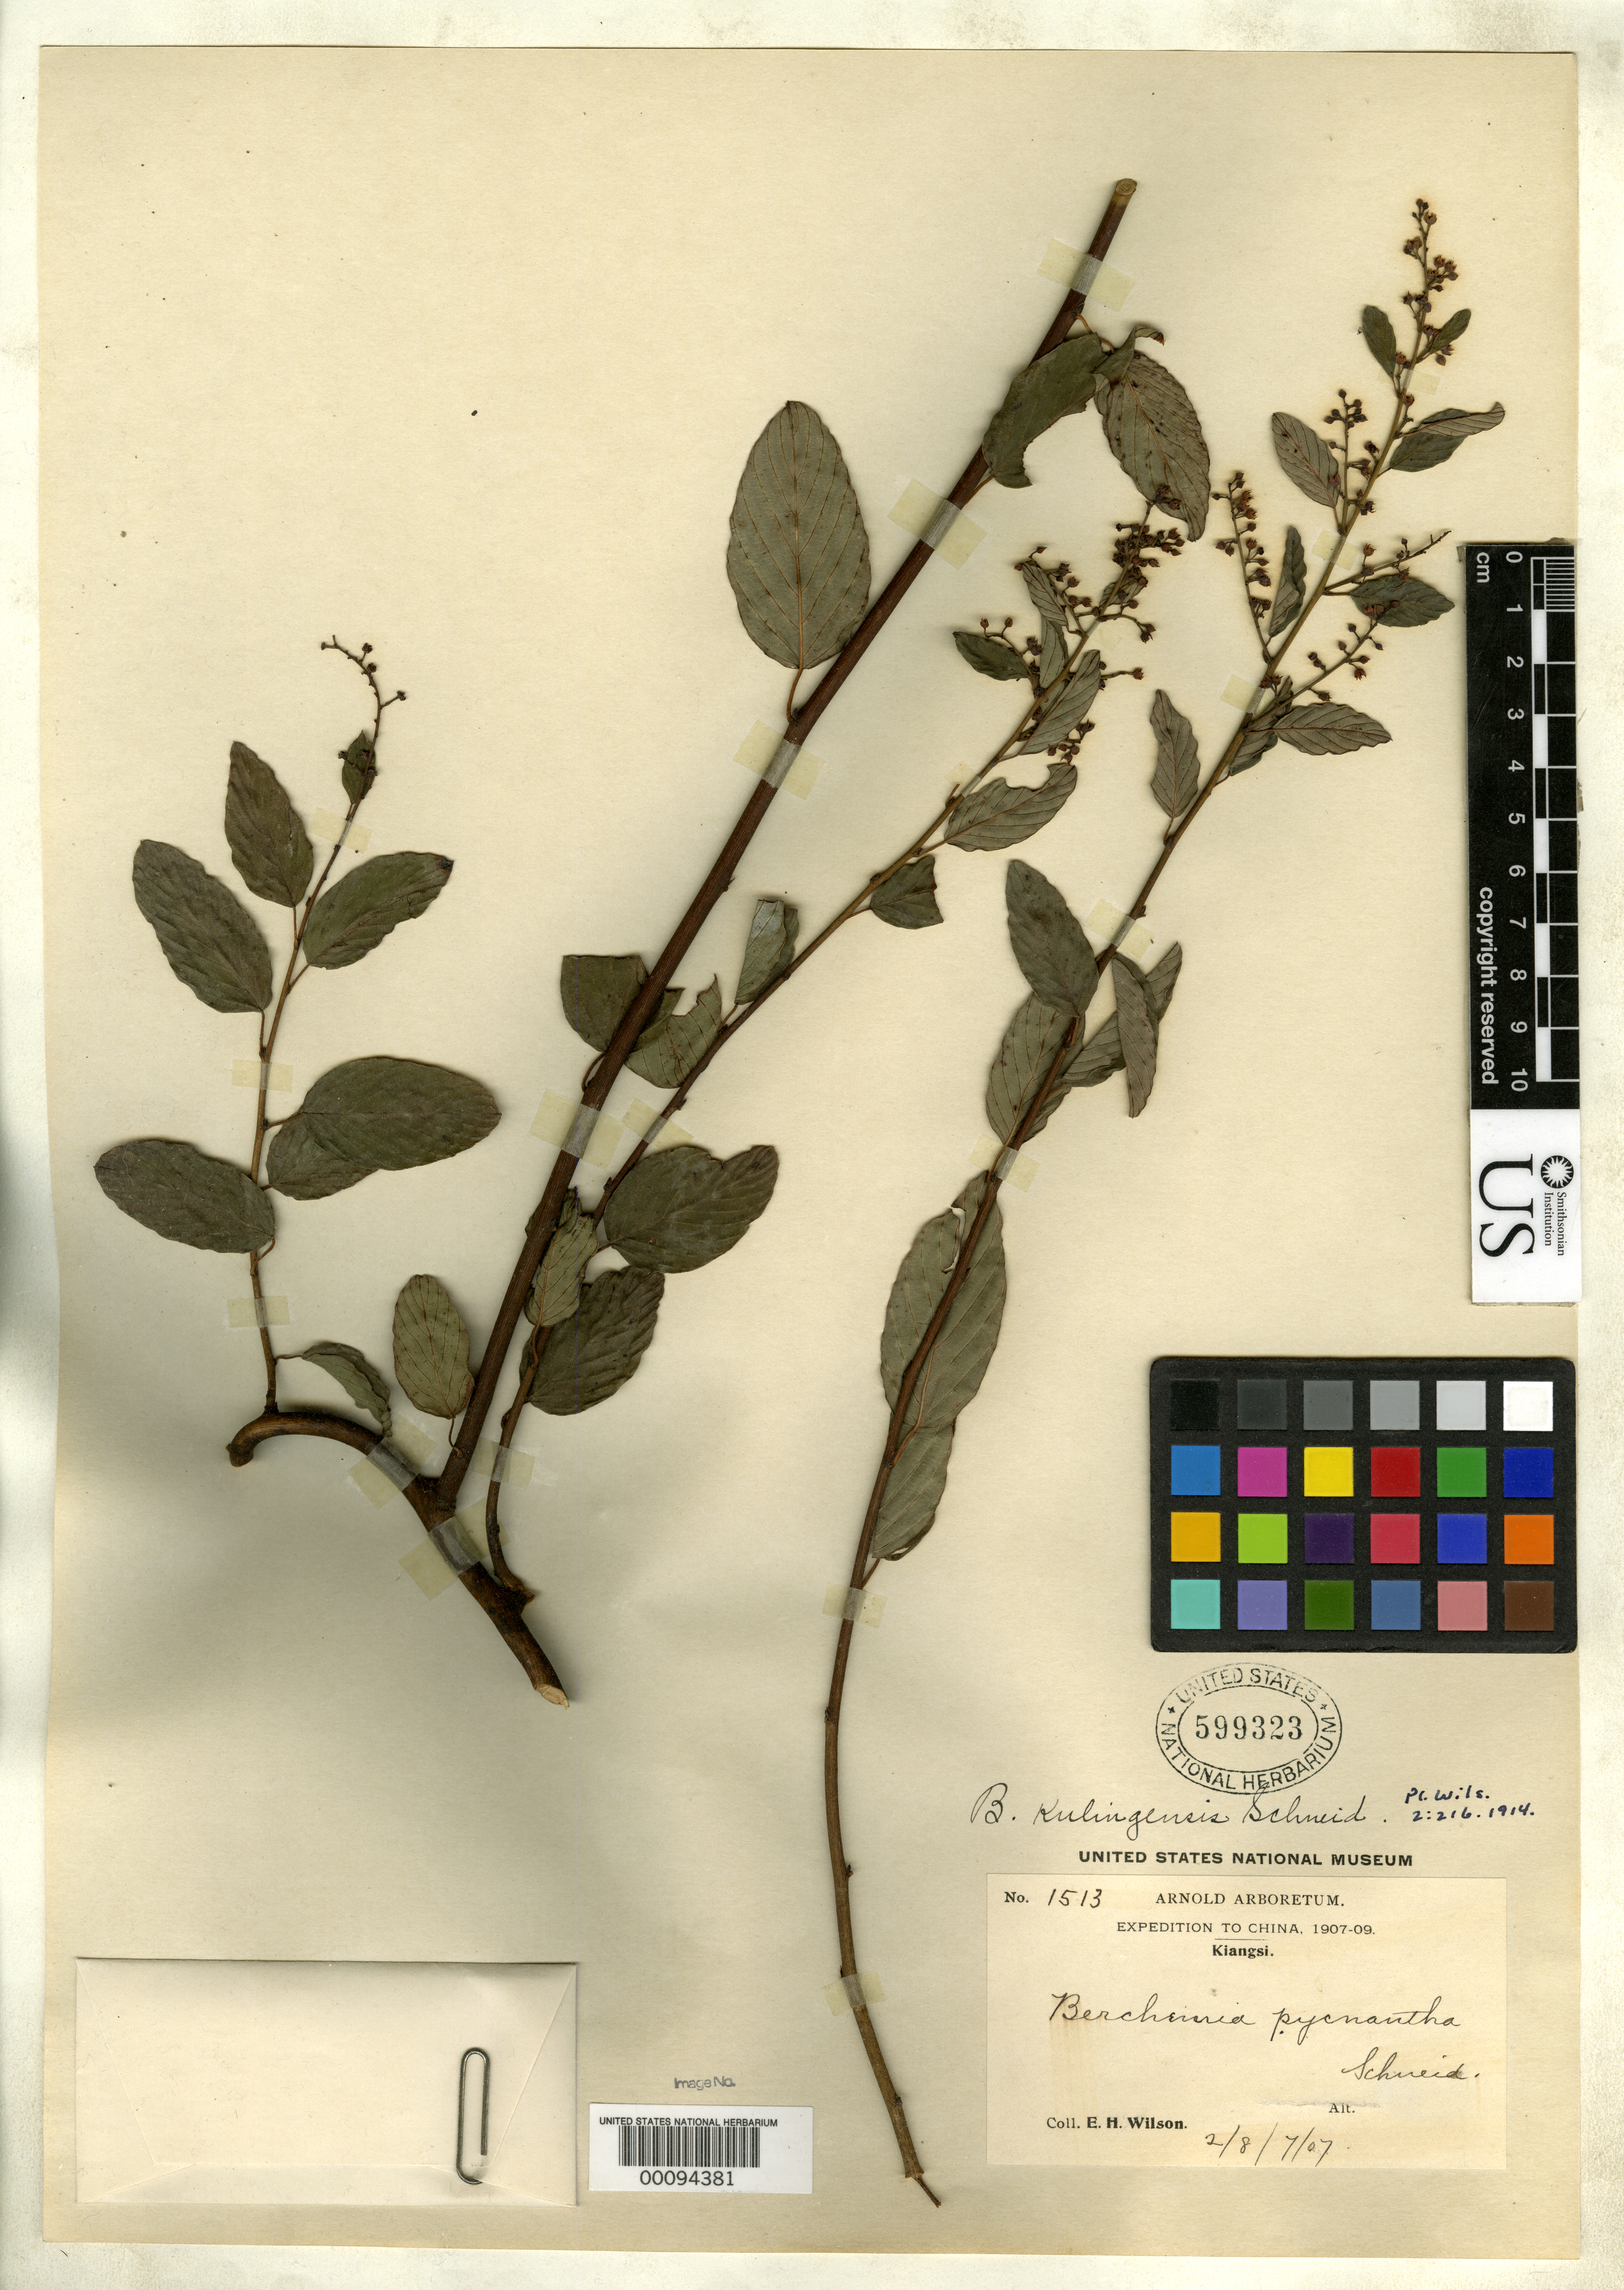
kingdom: Plantae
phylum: Tracheophyta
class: Magnoliopsida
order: Rosales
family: Rhamnaceae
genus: Berchemia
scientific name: Berchemia kulingensis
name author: C.K. Schneid. in Sarg.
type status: Isotype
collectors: E. H. Wilson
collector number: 1513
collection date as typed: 28 Jul 1907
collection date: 1907-07-28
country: China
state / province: Jiangxi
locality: Kuling.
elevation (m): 1600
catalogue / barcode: US 599323